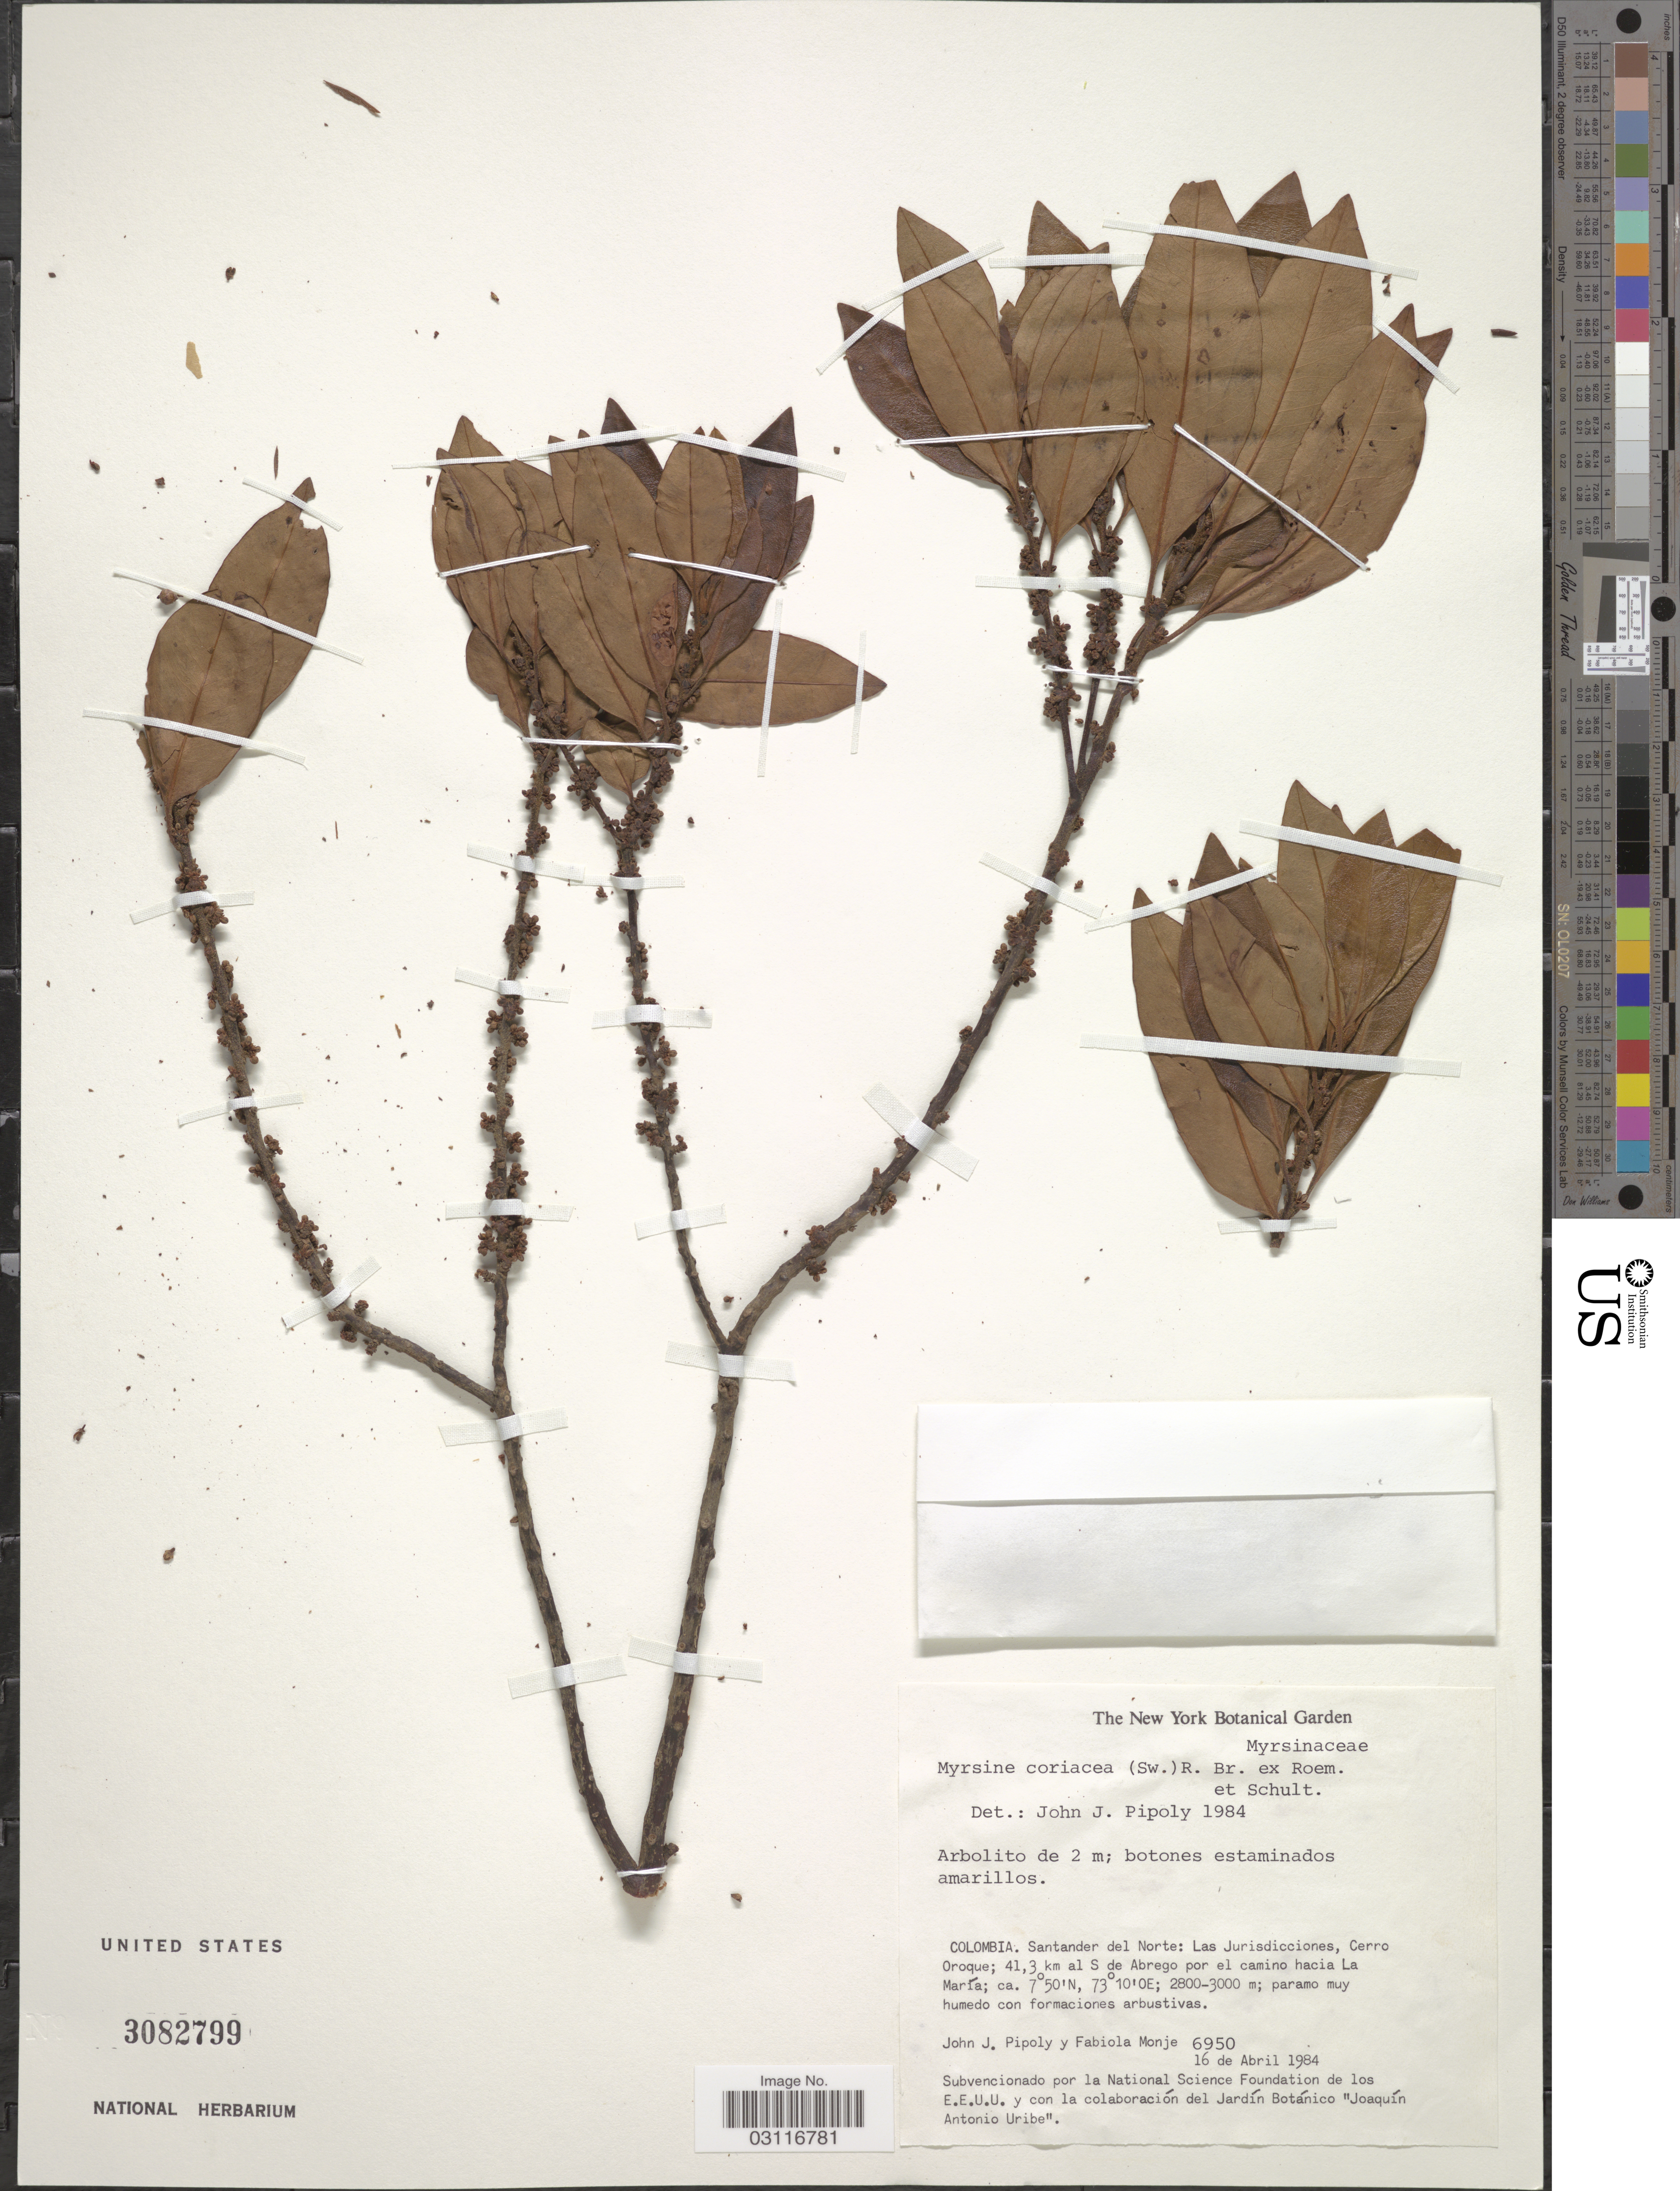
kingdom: Plantae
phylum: Tracheophyta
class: Magnoliopsida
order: Ericales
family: Primulaceae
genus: Myrsine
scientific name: Myrsine coriacea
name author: (Sw.) R. Br. ex Roem. & Schult.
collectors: J. J. Pipoly & F. Monje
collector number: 6950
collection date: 1984-04-16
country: Colombia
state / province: Norte de Santander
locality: Santander del Norte: Las Jurisdicciones, Cerro Oroque, 41.3 km al S de Abrego por el camino hacia La María .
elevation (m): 2800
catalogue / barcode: US 3082799